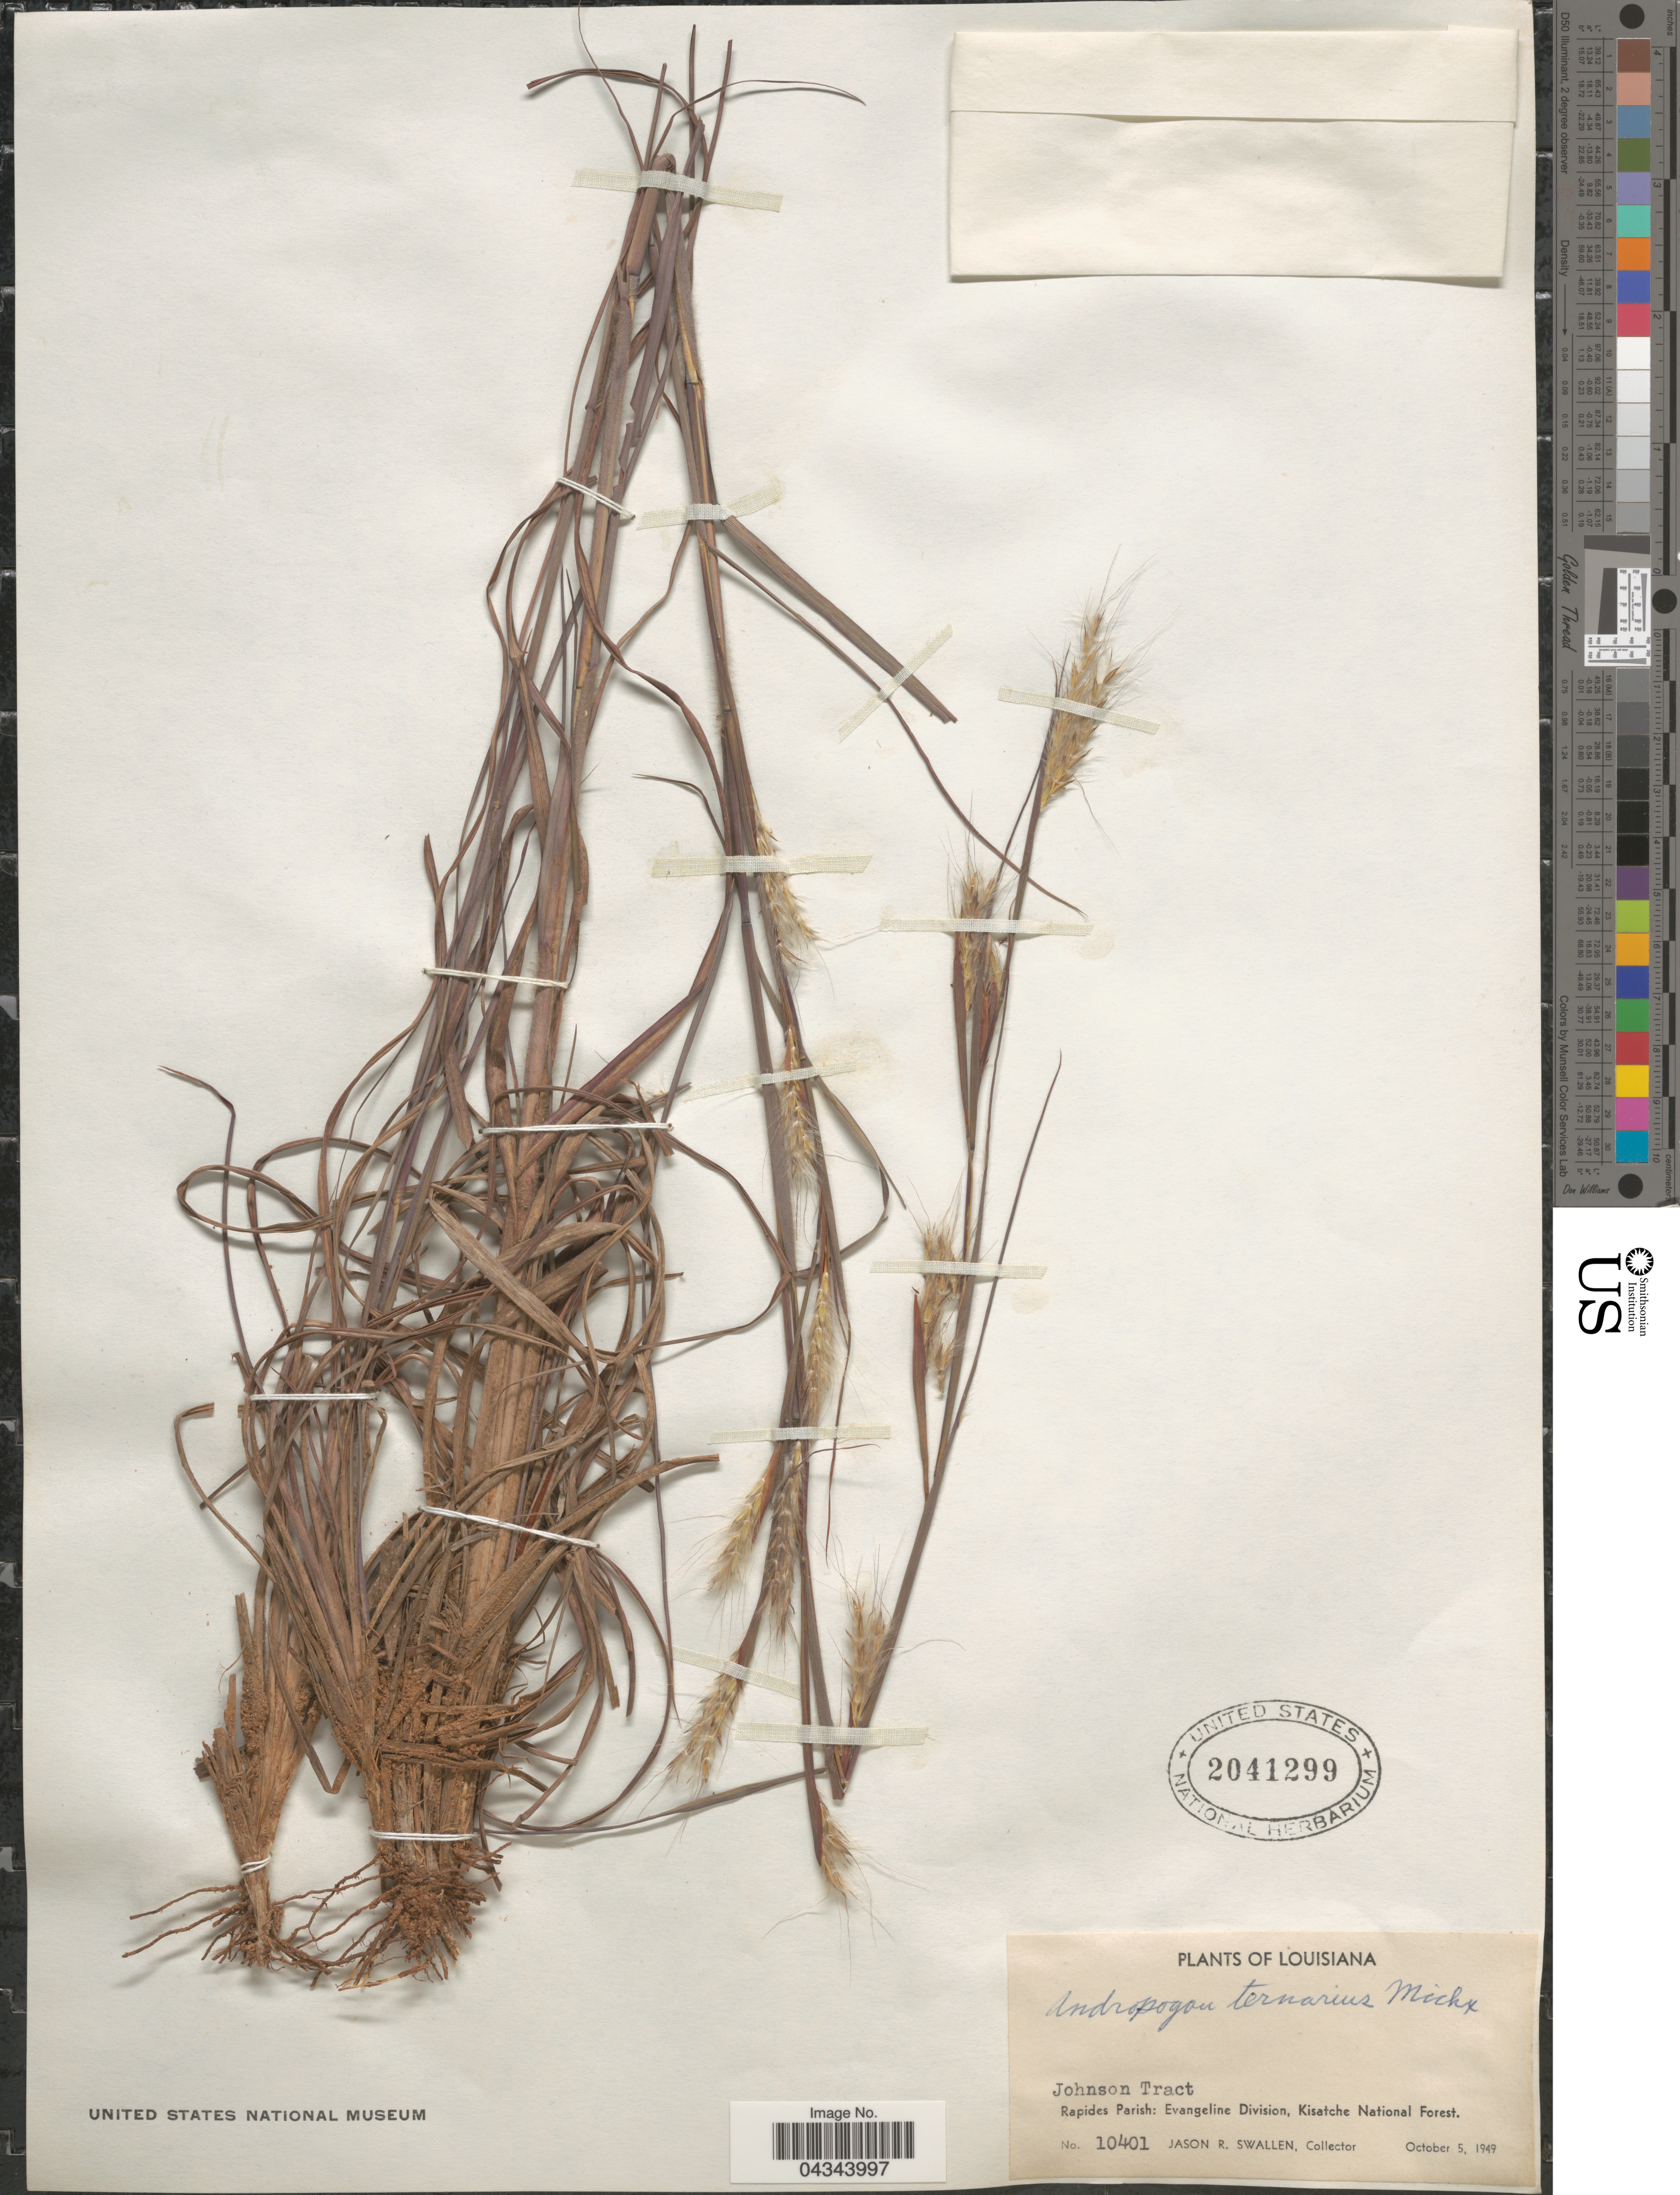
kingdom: Plantae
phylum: Tracheophyta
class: Liliopsida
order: Poales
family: Poaceae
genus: Andropogon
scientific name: Andropogon ternarius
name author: Michx.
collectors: J. R. Swallen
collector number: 10401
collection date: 1949-10-05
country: United States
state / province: Louisiana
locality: Johnson Tract. Rapides Parish: Evangeline Division, Kisatche National Forest.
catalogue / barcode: US 2041299